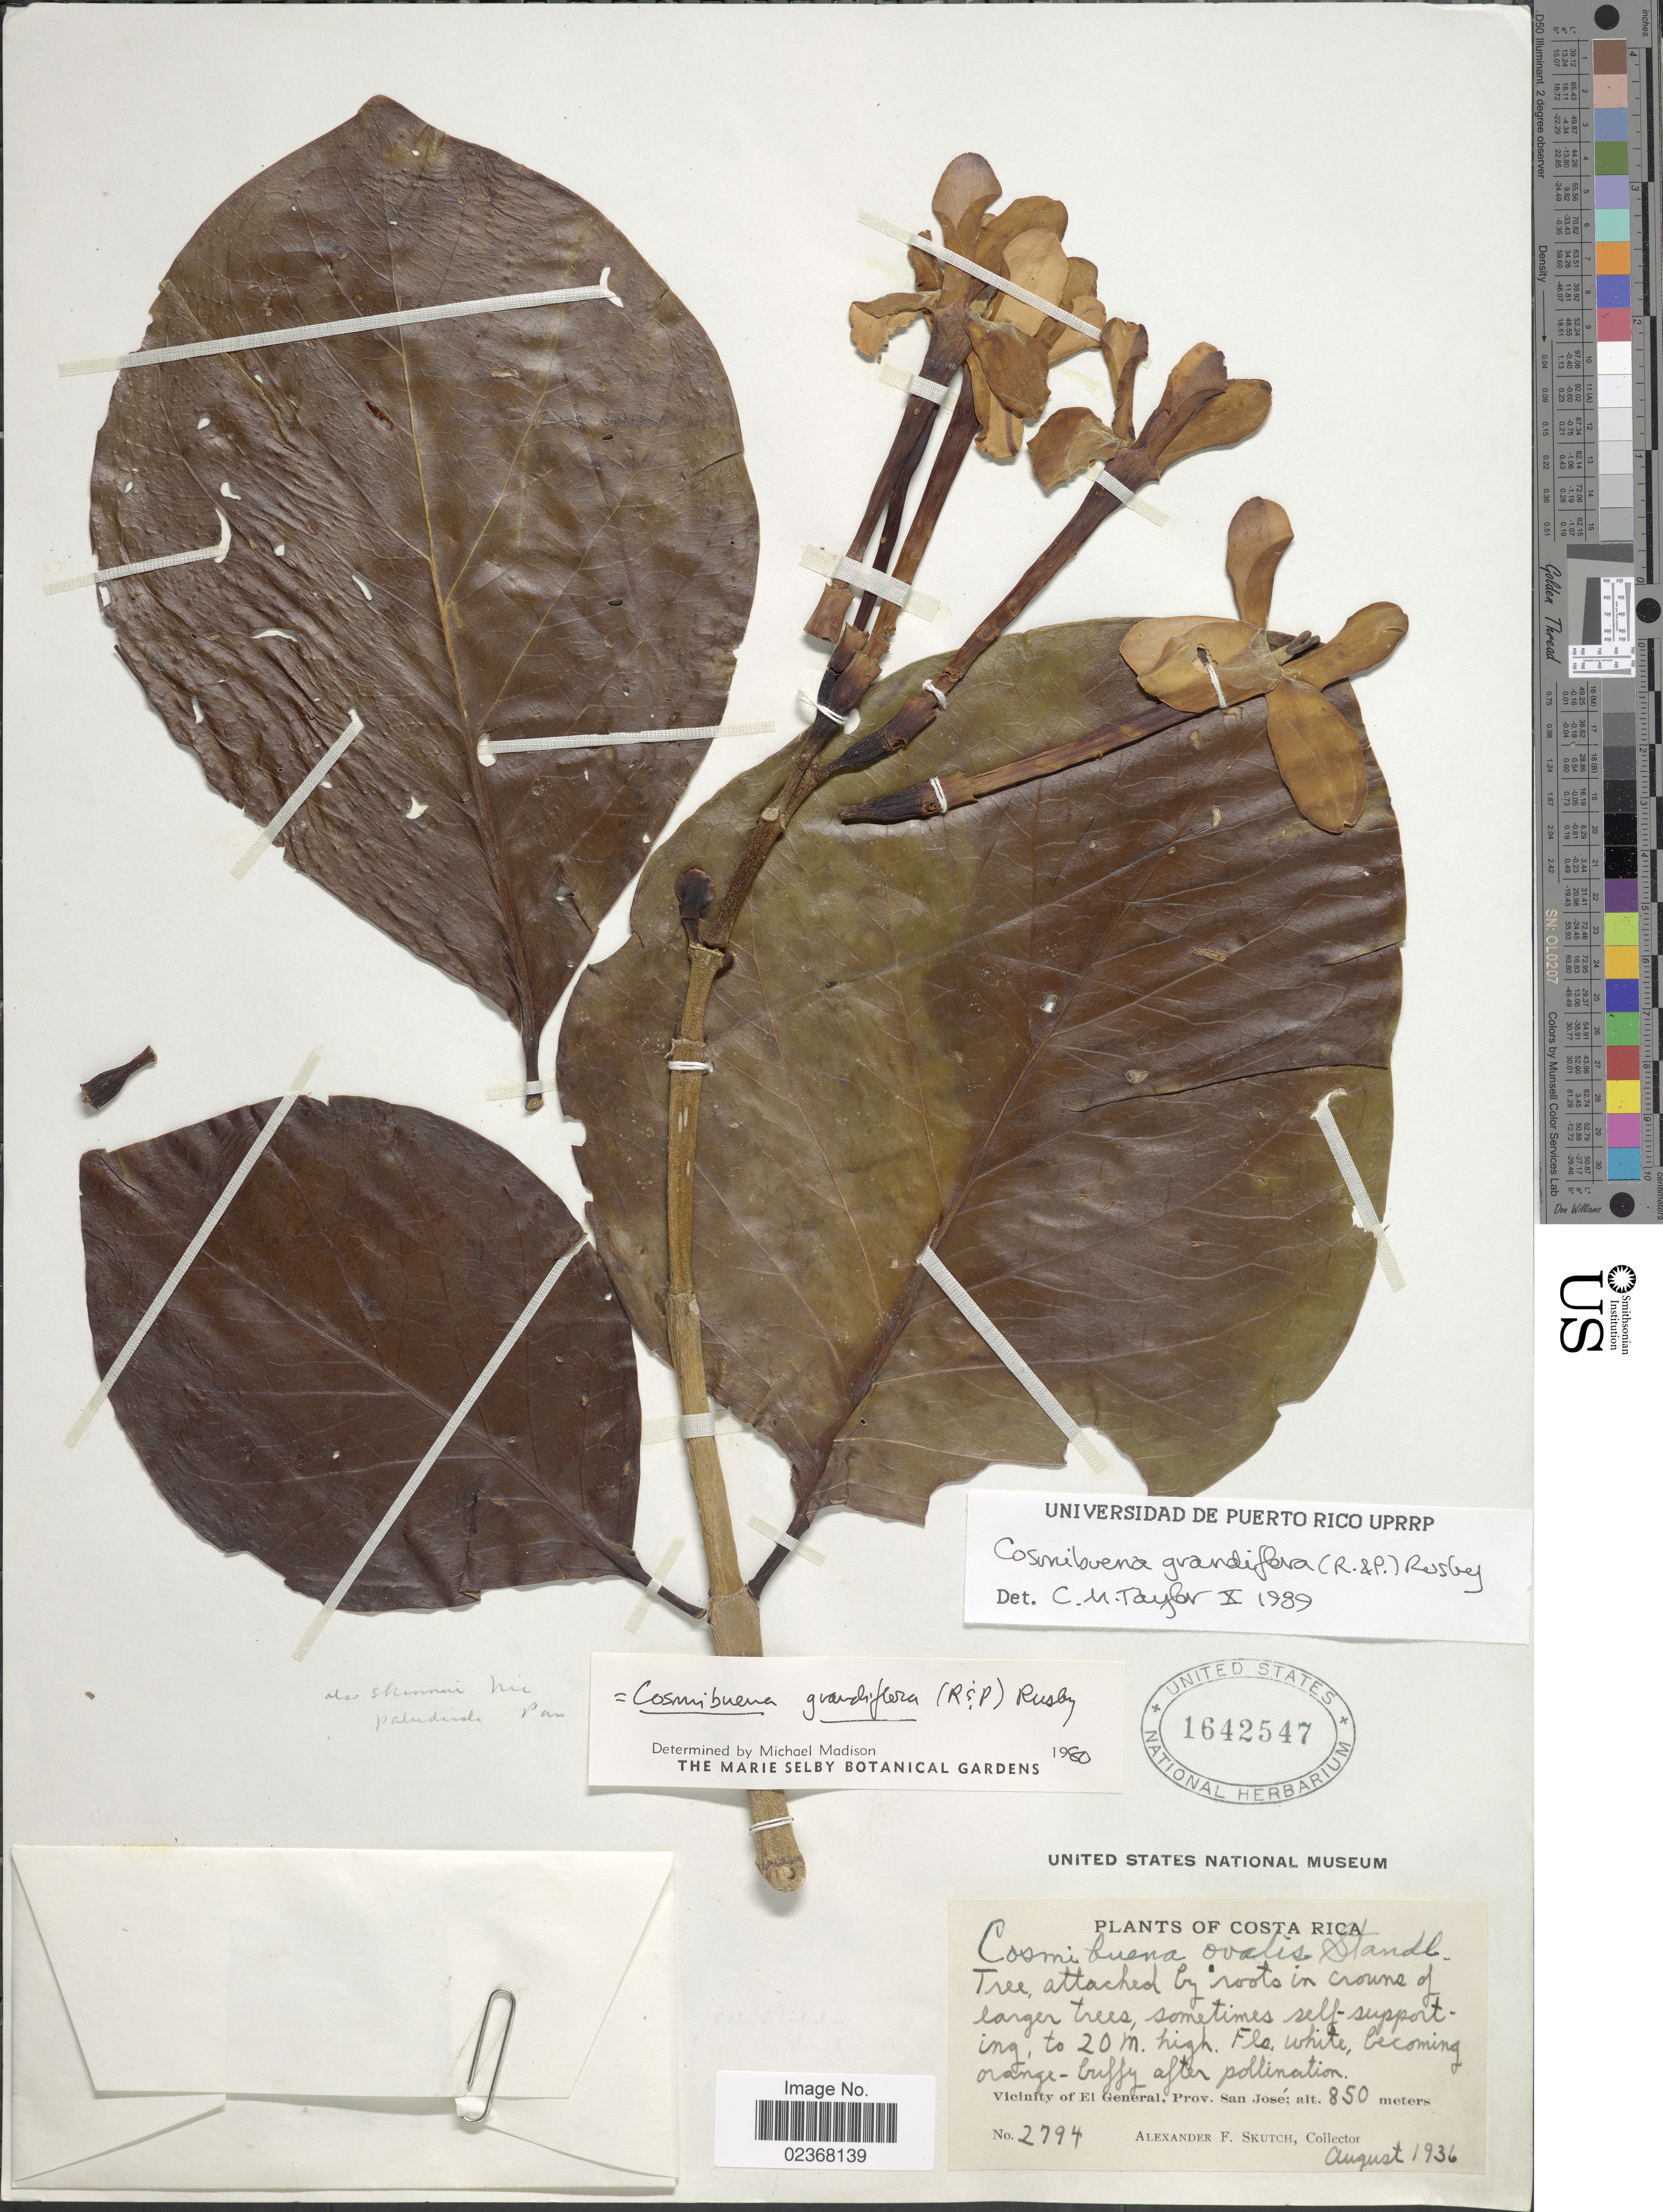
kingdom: Plantae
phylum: Tracheophyta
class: Magnoliopsida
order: Gentianales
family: Rubiaceae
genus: Cosmibuena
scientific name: Cosmibuena grandiflora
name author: (Rose & Pav.) Rusby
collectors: A. F. Skutch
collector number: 2794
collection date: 1936-08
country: Costa Rica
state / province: San José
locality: Vicinity of El General, prov. San Jose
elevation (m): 850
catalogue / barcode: US 1642547